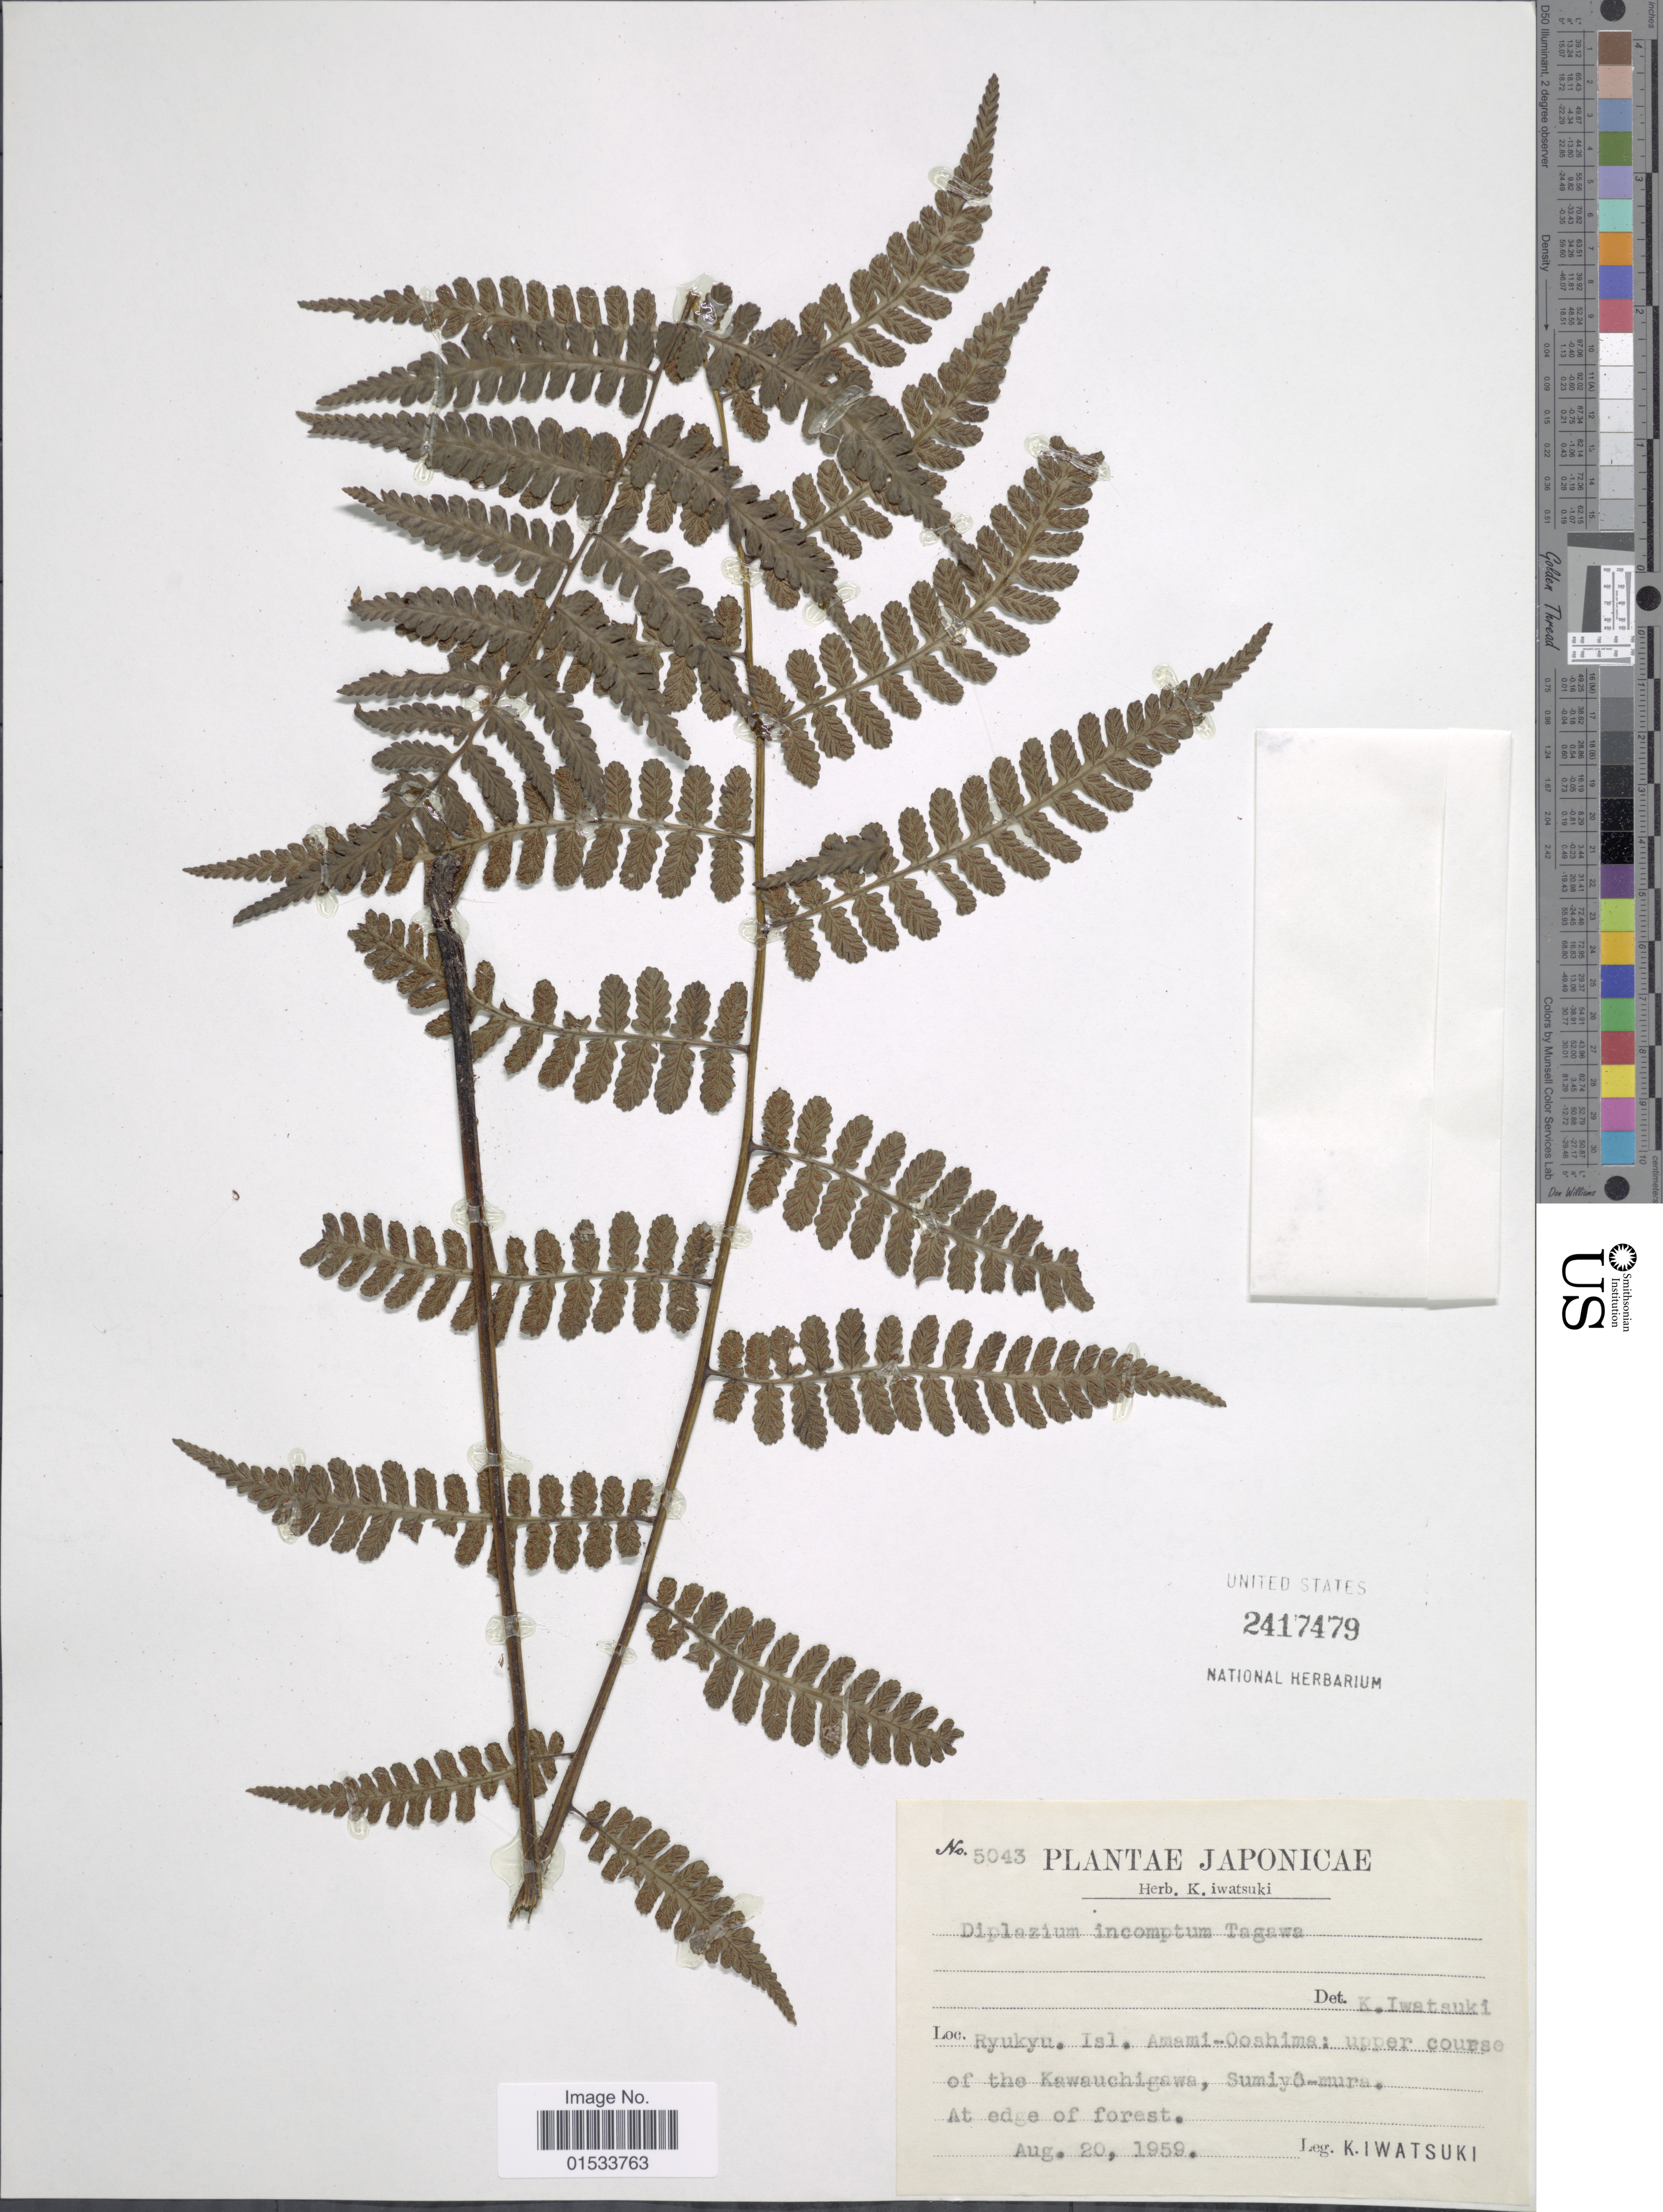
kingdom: Plantae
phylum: Tracheophyta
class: Polypodiopsida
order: Polypodiales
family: Athyriaceae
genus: Diplazium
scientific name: Diplazium incomptum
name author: Tagawa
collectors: K. Iwatsuki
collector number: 5043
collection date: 1959-08-20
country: Japan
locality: Ryukyu, Isl. Amami- Ooshima: upper course of the Kwauchigawa, Sumiyô- mura.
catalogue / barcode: US 2417479